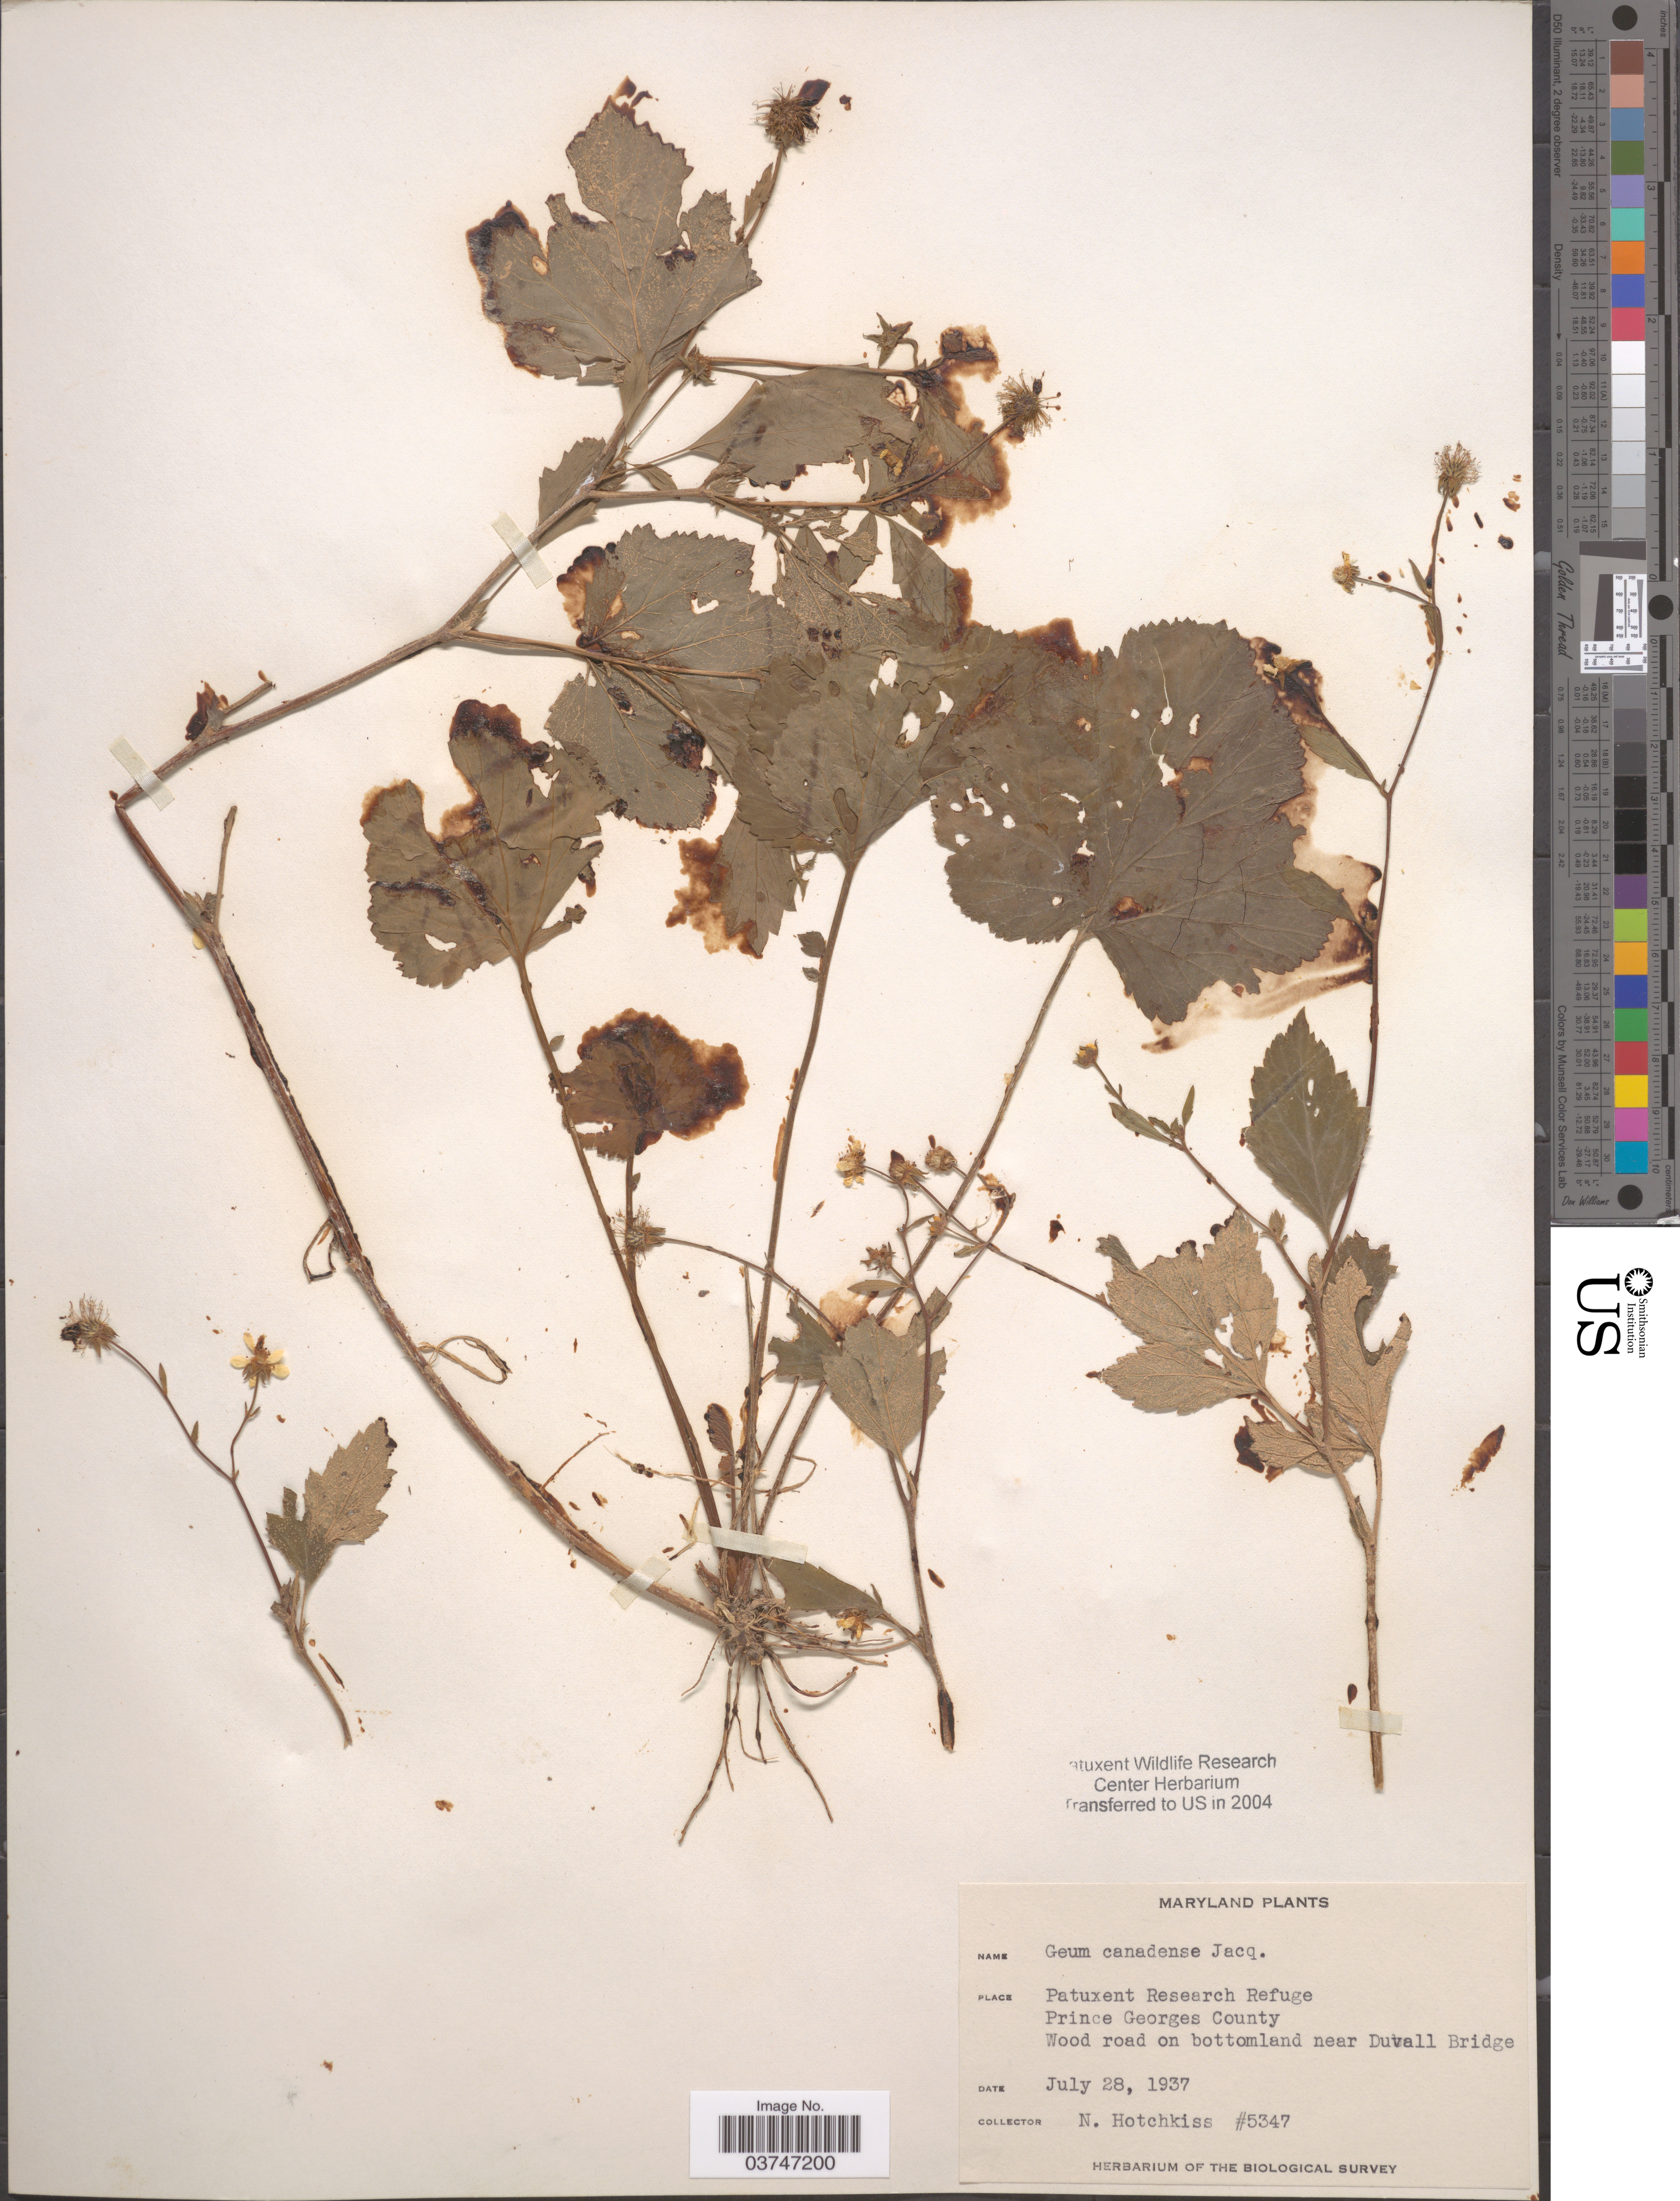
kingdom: Plantae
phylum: Tracheophyta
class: Magnoliopsida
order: Rosales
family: Rosaceae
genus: Geum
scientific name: Geum canadense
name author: Jacq.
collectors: N. Hotchkiss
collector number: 5347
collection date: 1937-07-28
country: United States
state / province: Maryland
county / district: Prince George's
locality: Patuxent Research Refuge. Prince Georges County. Wood road on bottomland near Duvall Bridge.